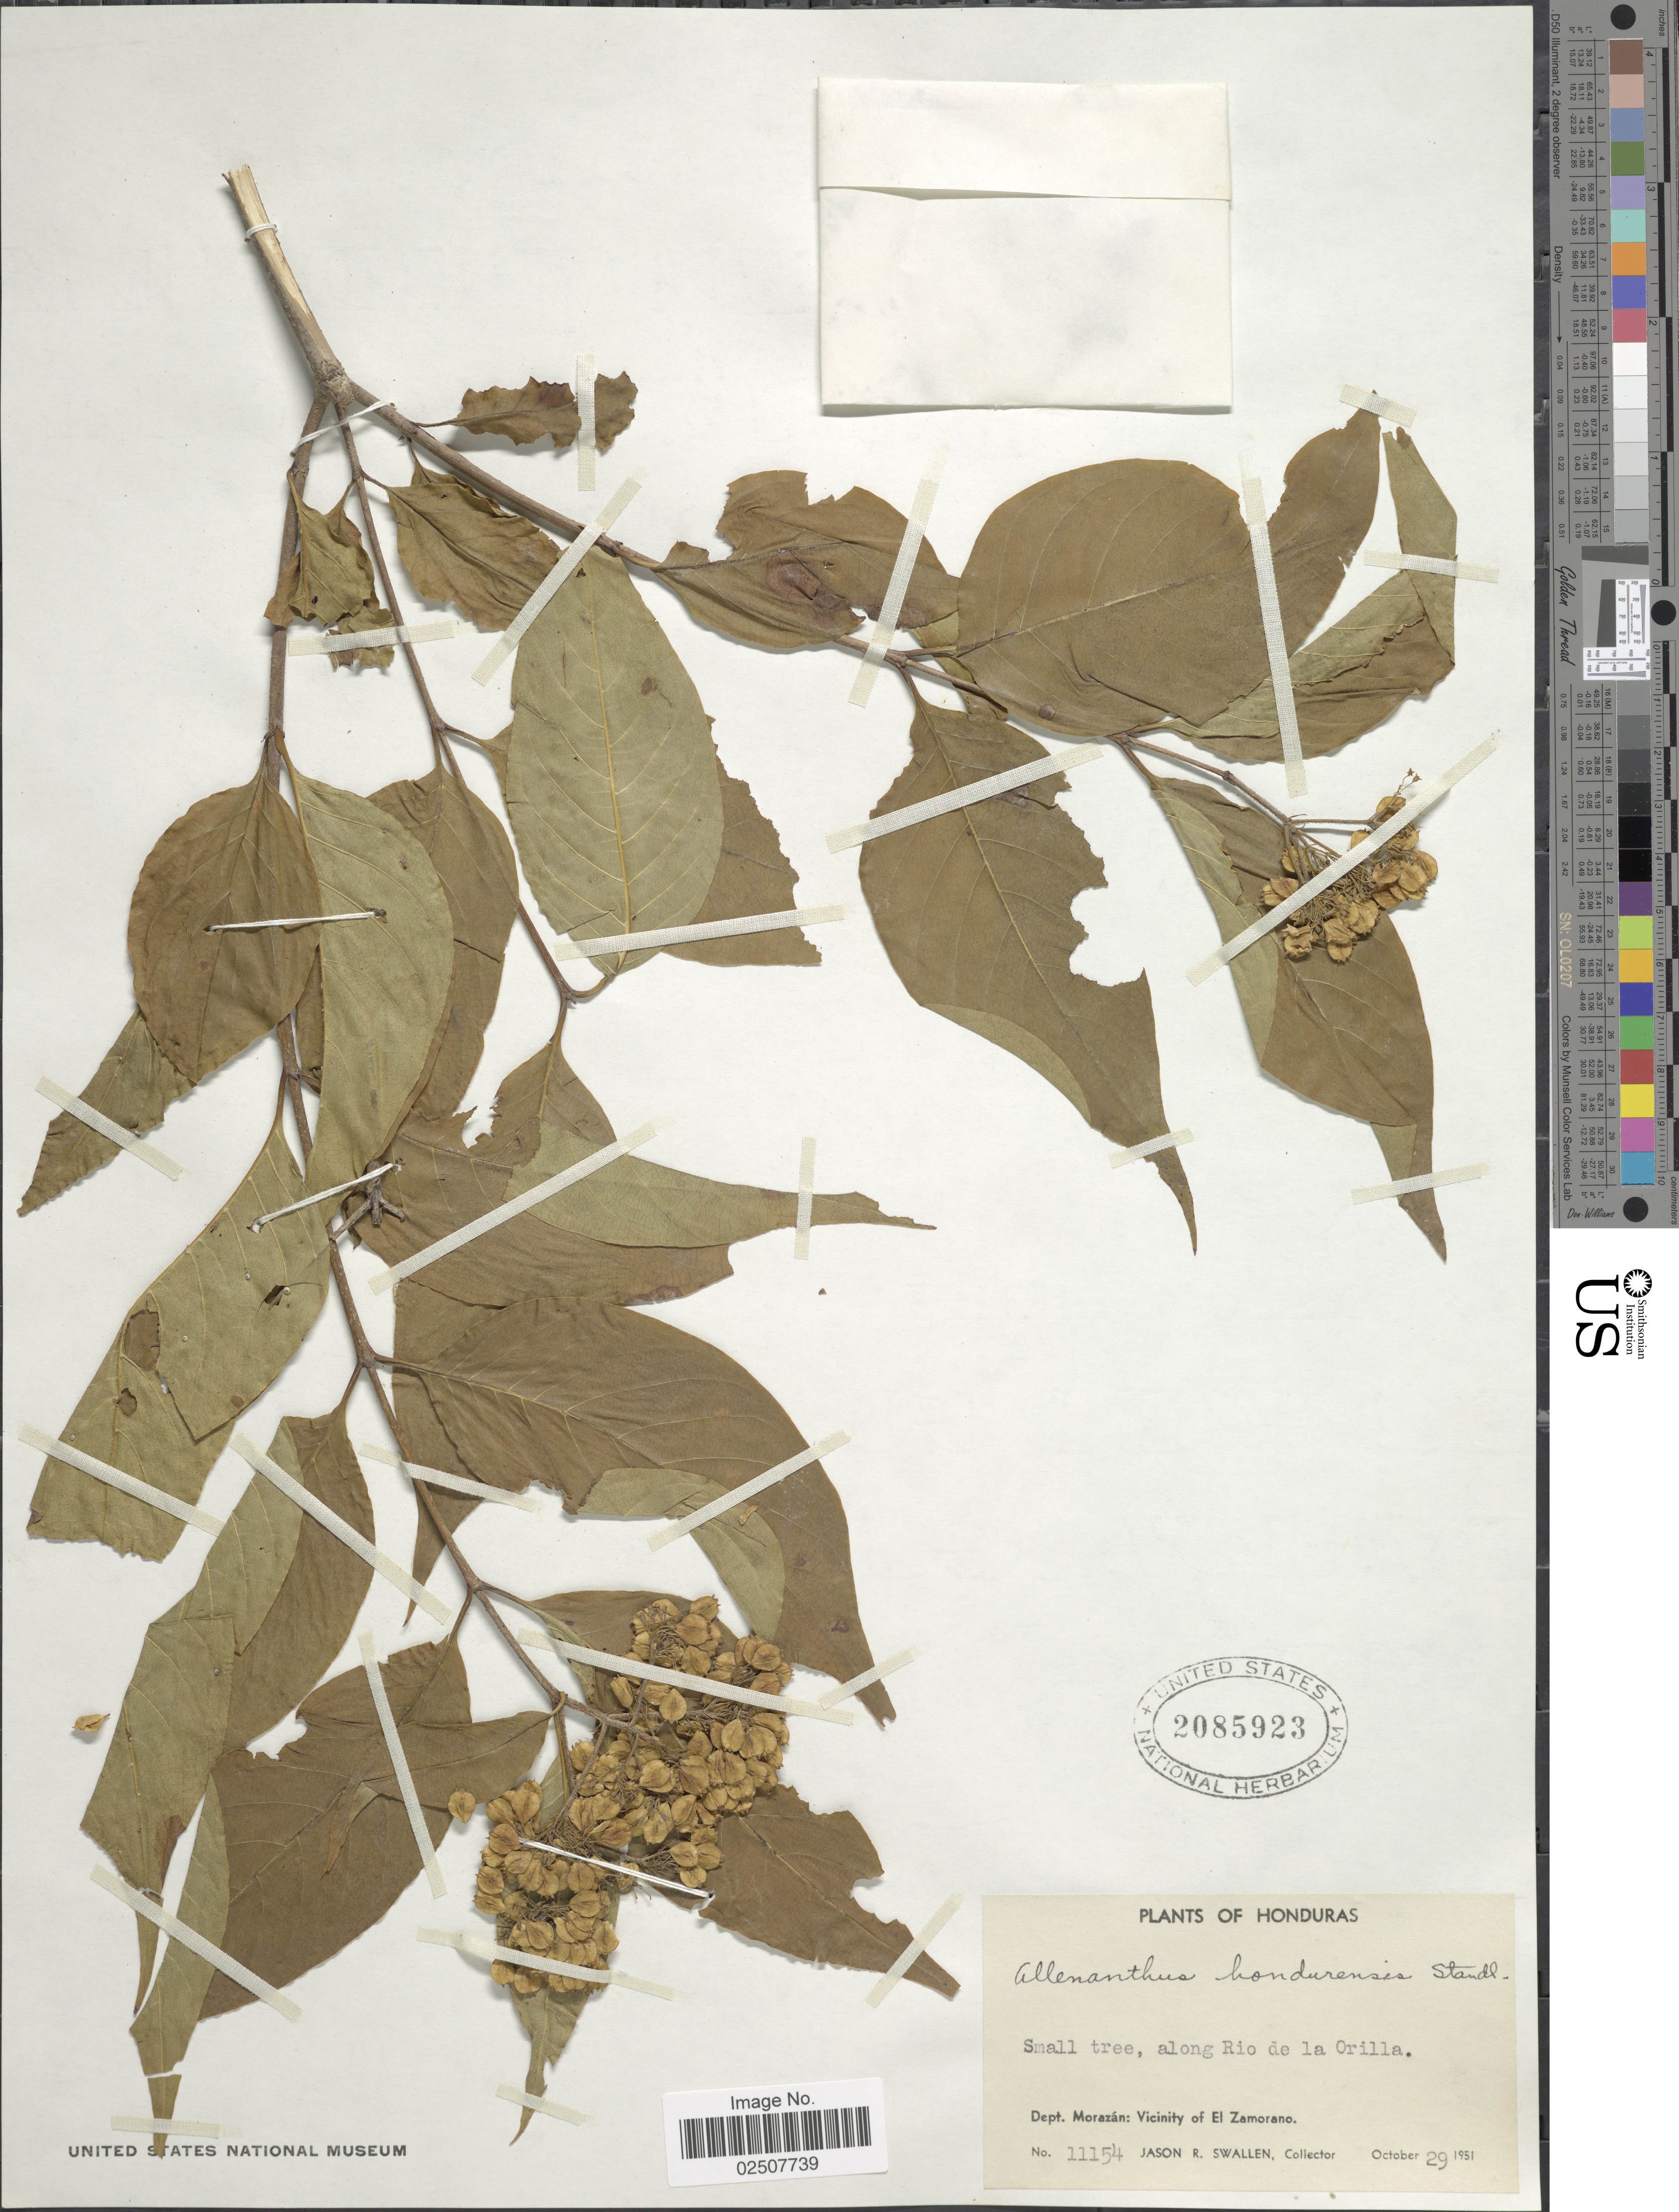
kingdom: Plantae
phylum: Tracheophyta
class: Magnoliopsida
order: Gentianales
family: Rubiaceae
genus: Allenanthus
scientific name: Allenanthus hondurensis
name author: Standl.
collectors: J. R. Swallen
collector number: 11154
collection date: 1951-10-29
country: Honduras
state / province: Fco. Morazán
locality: Along Rio de la Orilla, Dept. Morazán: Vicinity of El Zamorano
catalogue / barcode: US 2085923